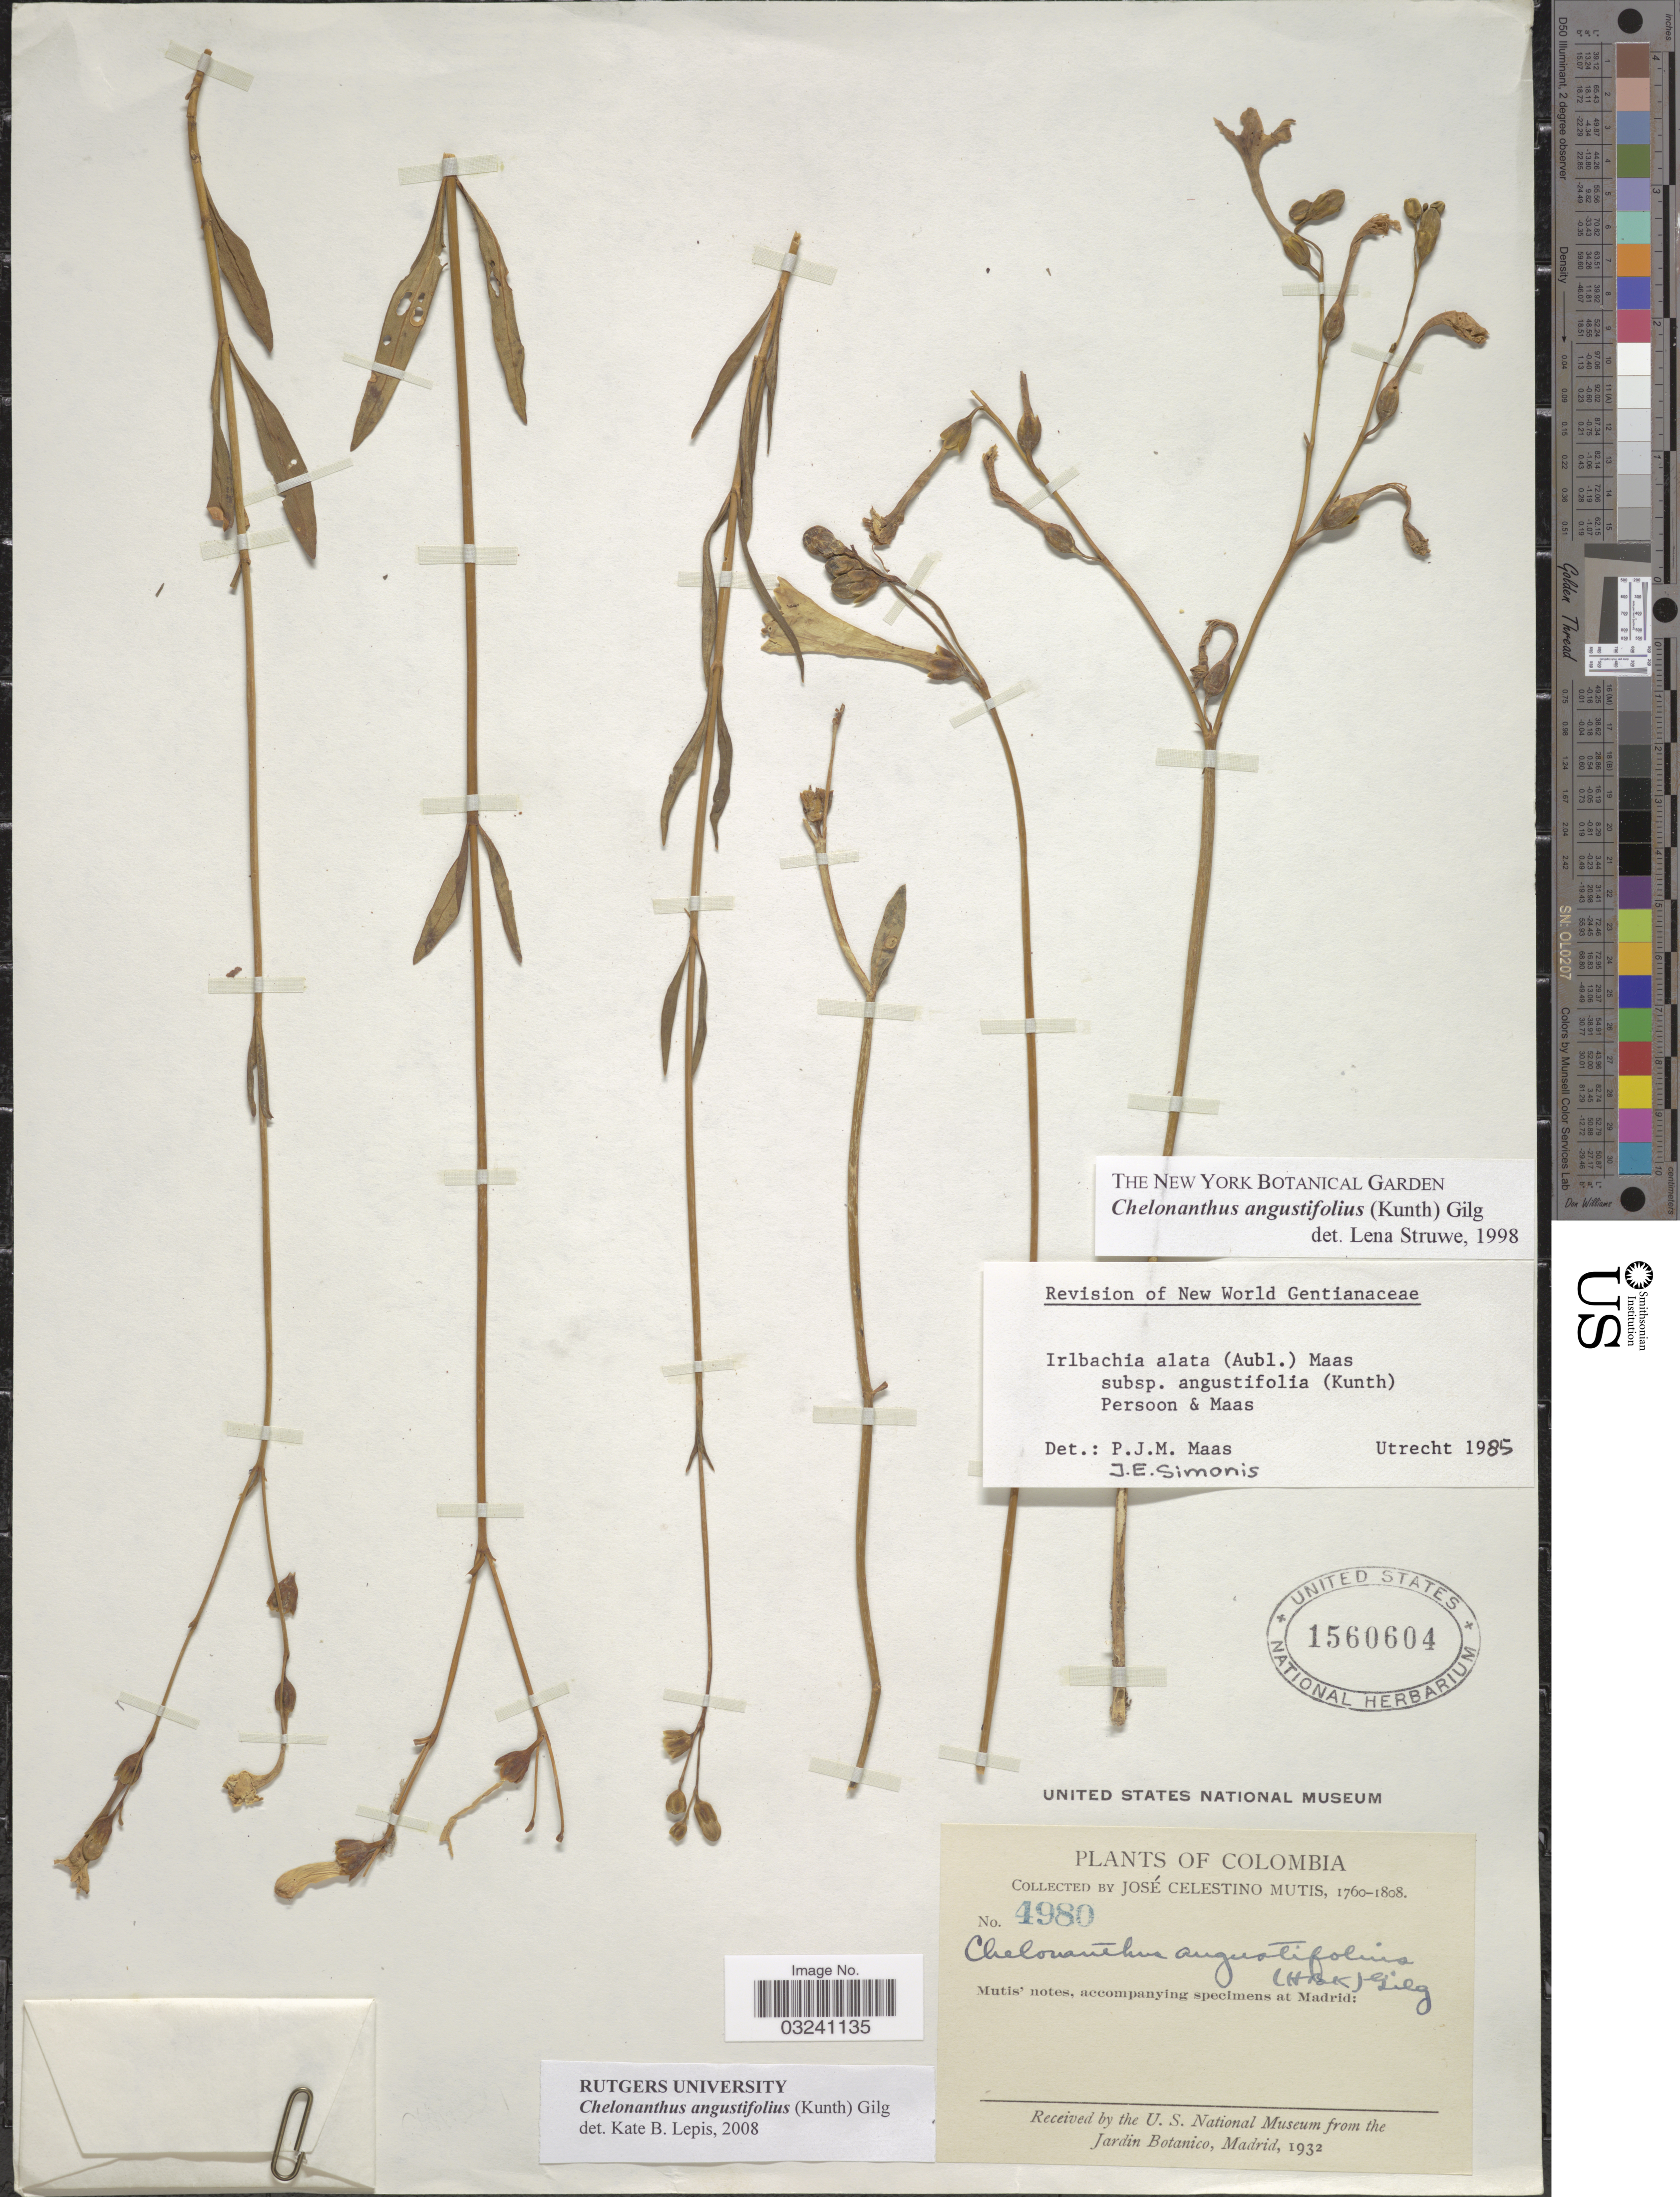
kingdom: Plantae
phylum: Tracheophyta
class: Magnoliopsida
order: Gentianales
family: Gentianaceae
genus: Chelonanthus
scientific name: Chelonanthus angustifolius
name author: (Kunth) Gilg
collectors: J. C. B. Mutis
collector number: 4980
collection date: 1760/1808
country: Colombia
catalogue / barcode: US 1560604